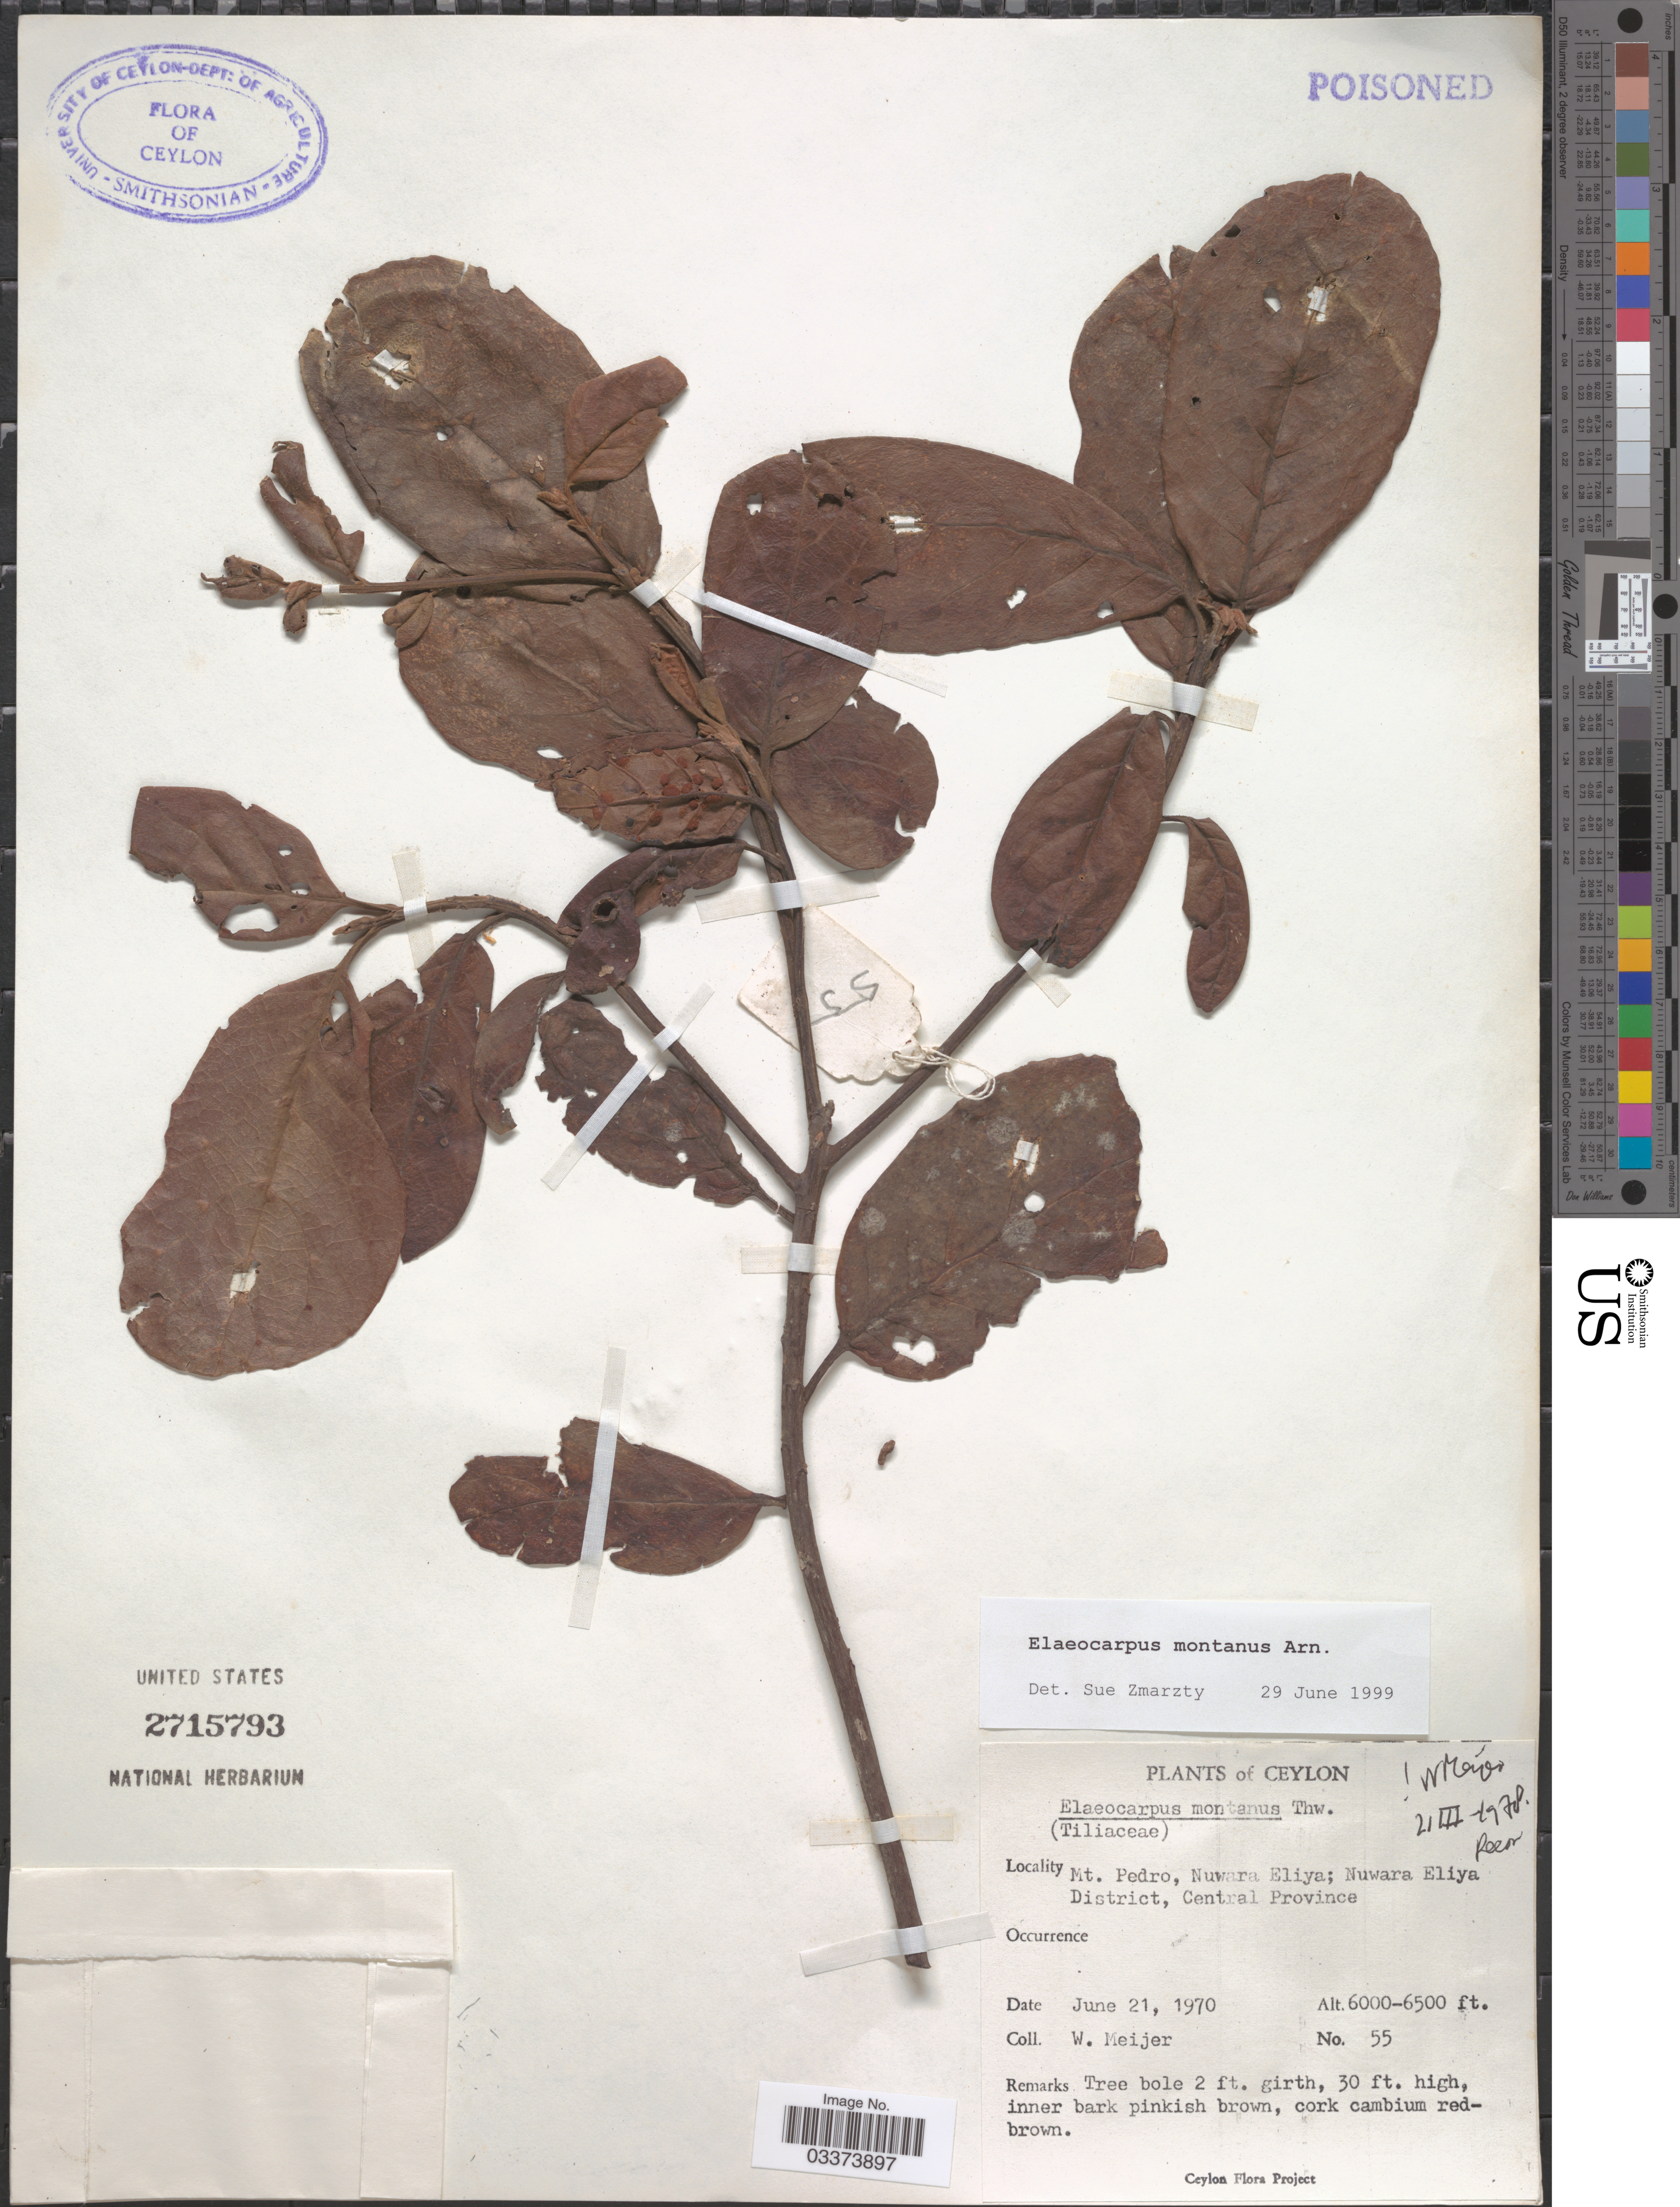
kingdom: Plantae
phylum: Tracheophyta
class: Magnoliopsida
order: Oxalidales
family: Elaeocarpaceae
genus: Elaeocarpus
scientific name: Elaeocarpus montanus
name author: Thwaites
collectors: W. Meijer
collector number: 55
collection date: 1970-06-21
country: Sri Lanka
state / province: Central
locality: Ceylon. Mt. Pedro, Nuwara Eliya District.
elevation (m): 1829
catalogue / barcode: US 2715793